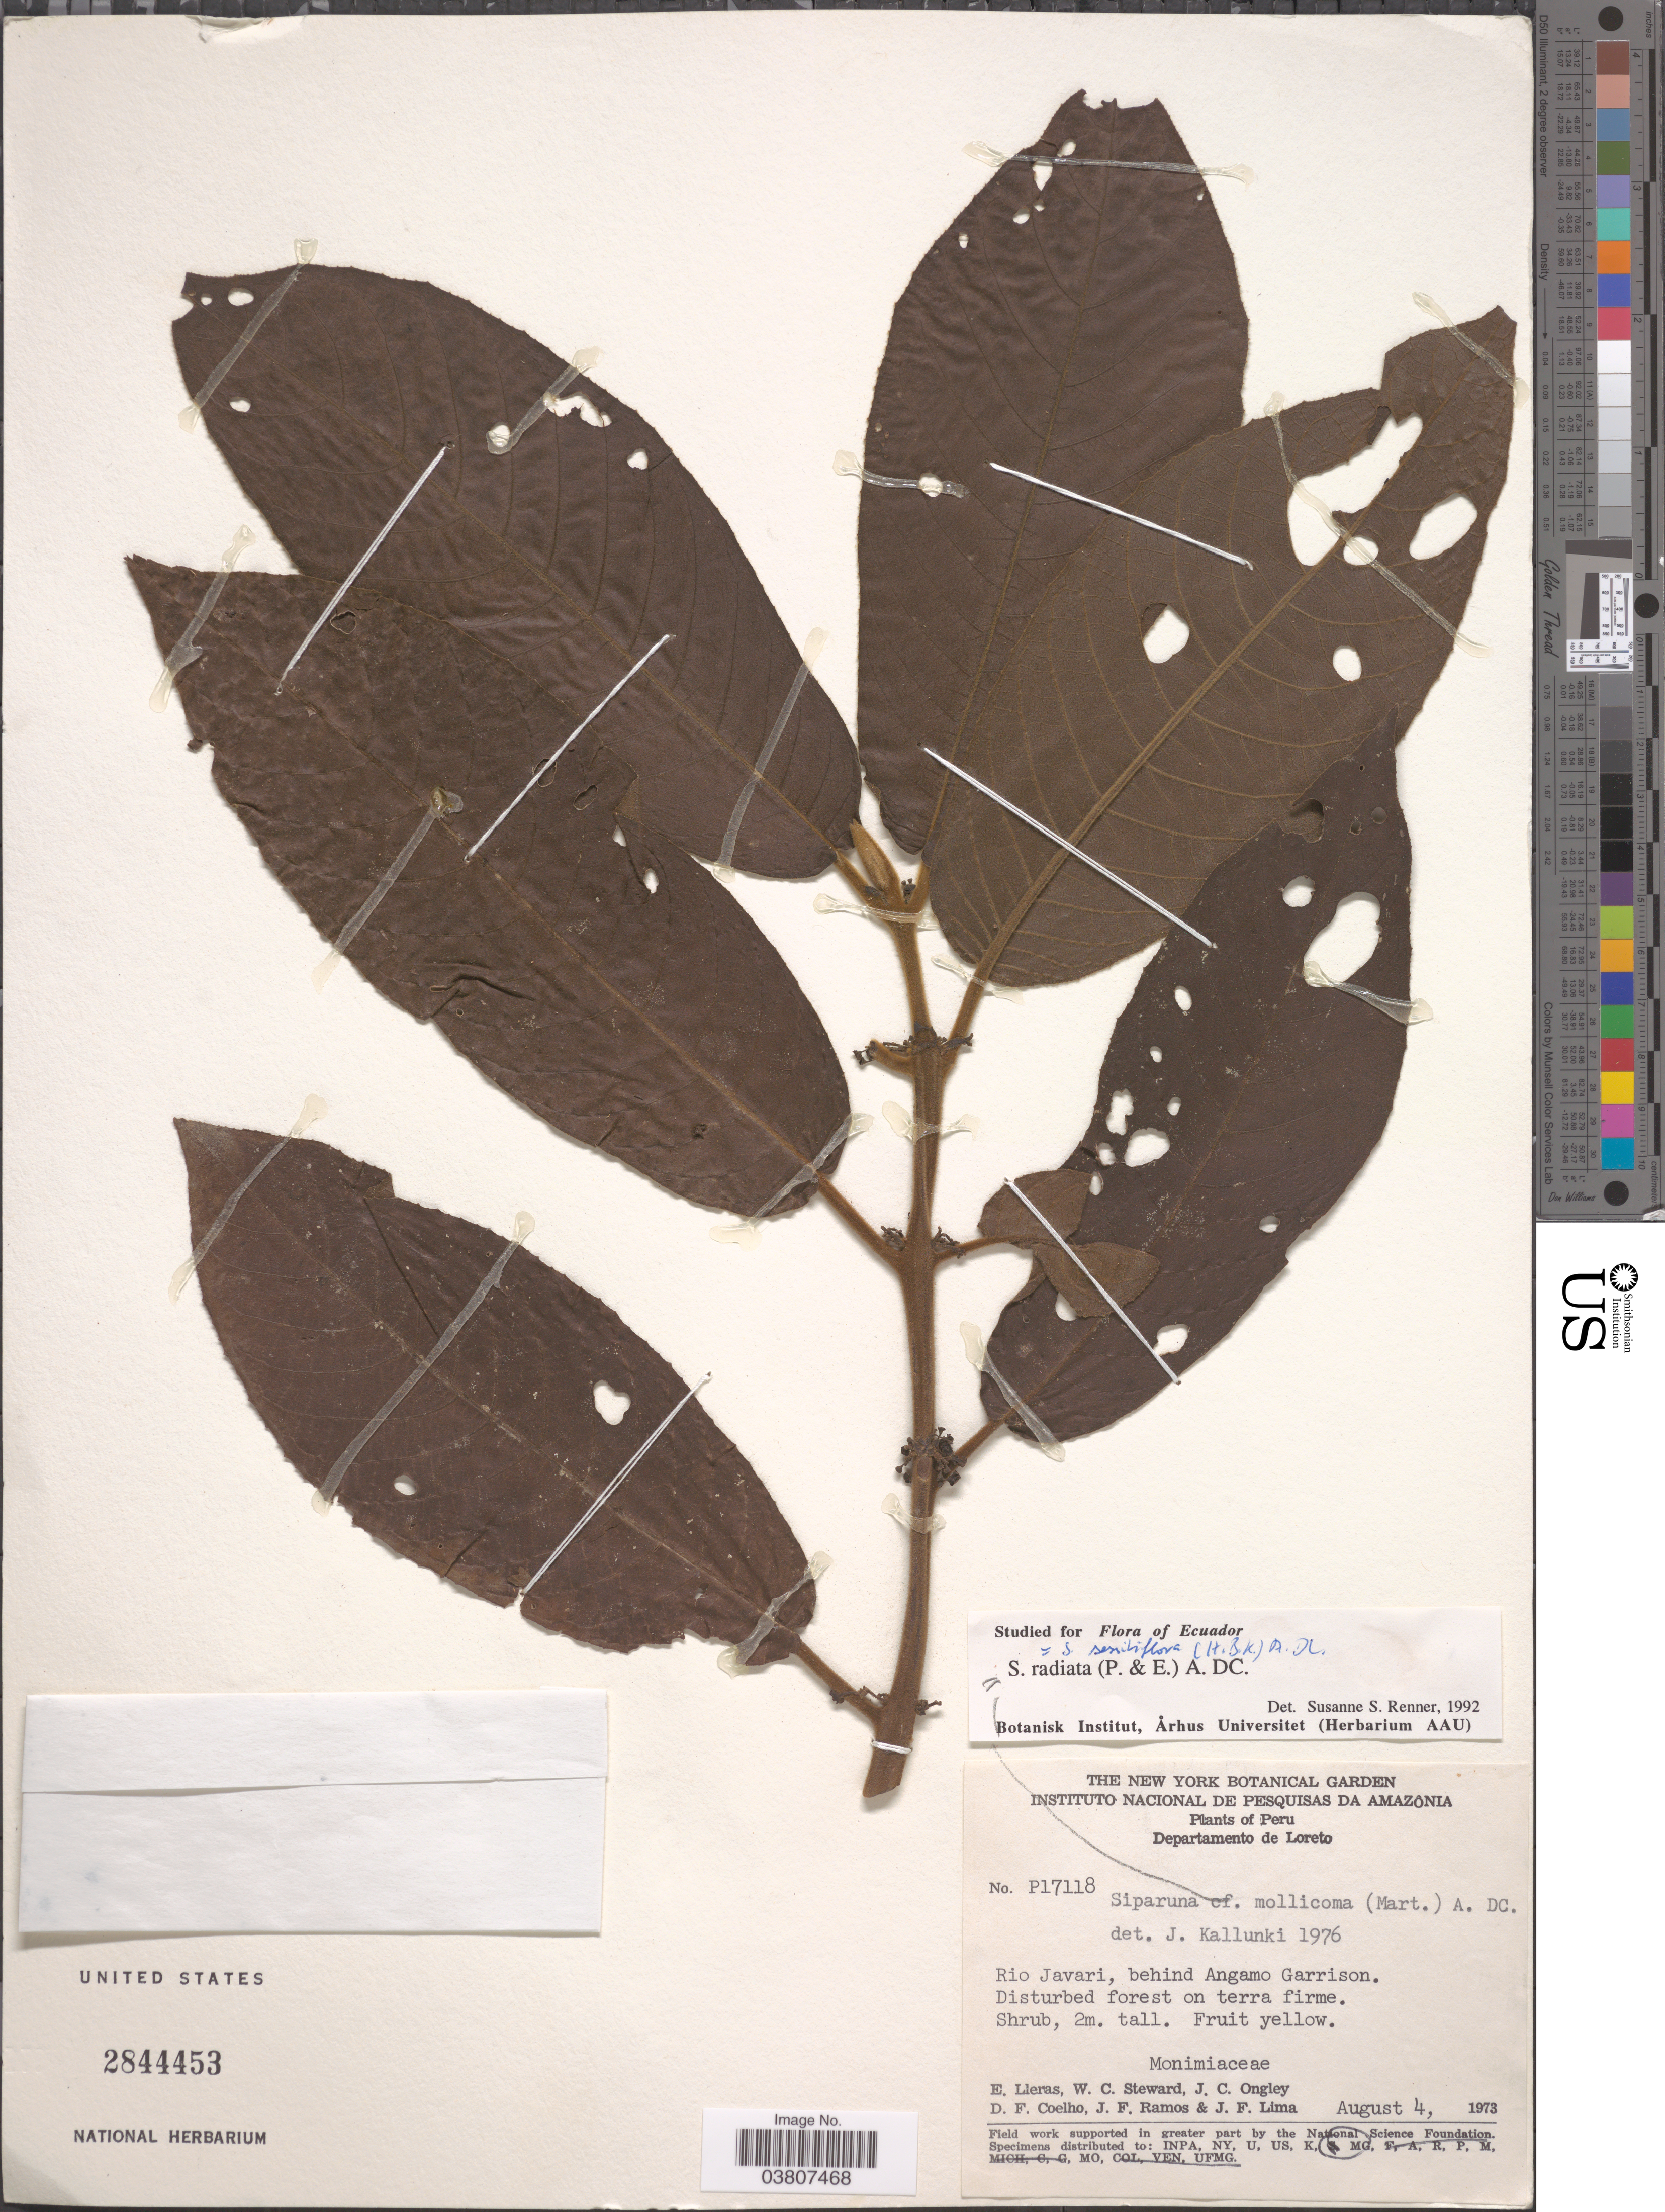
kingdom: Plantae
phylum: Tracheophyta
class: Magnoliopsida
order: Laurales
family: Siparunaceae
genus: Siparuna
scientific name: Siparuna sessiliflora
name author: (Kunth) A. DC.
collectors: E. Lleras, W. C. Steward, J. C. Ongley, D. F. Coêlho & et al.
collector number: P17118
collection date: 1973-08-04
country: Peru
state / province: Loreto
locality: Departamento de Loreto. Rio Javari, behind Angamo Garrison.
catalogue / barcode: US 2844453